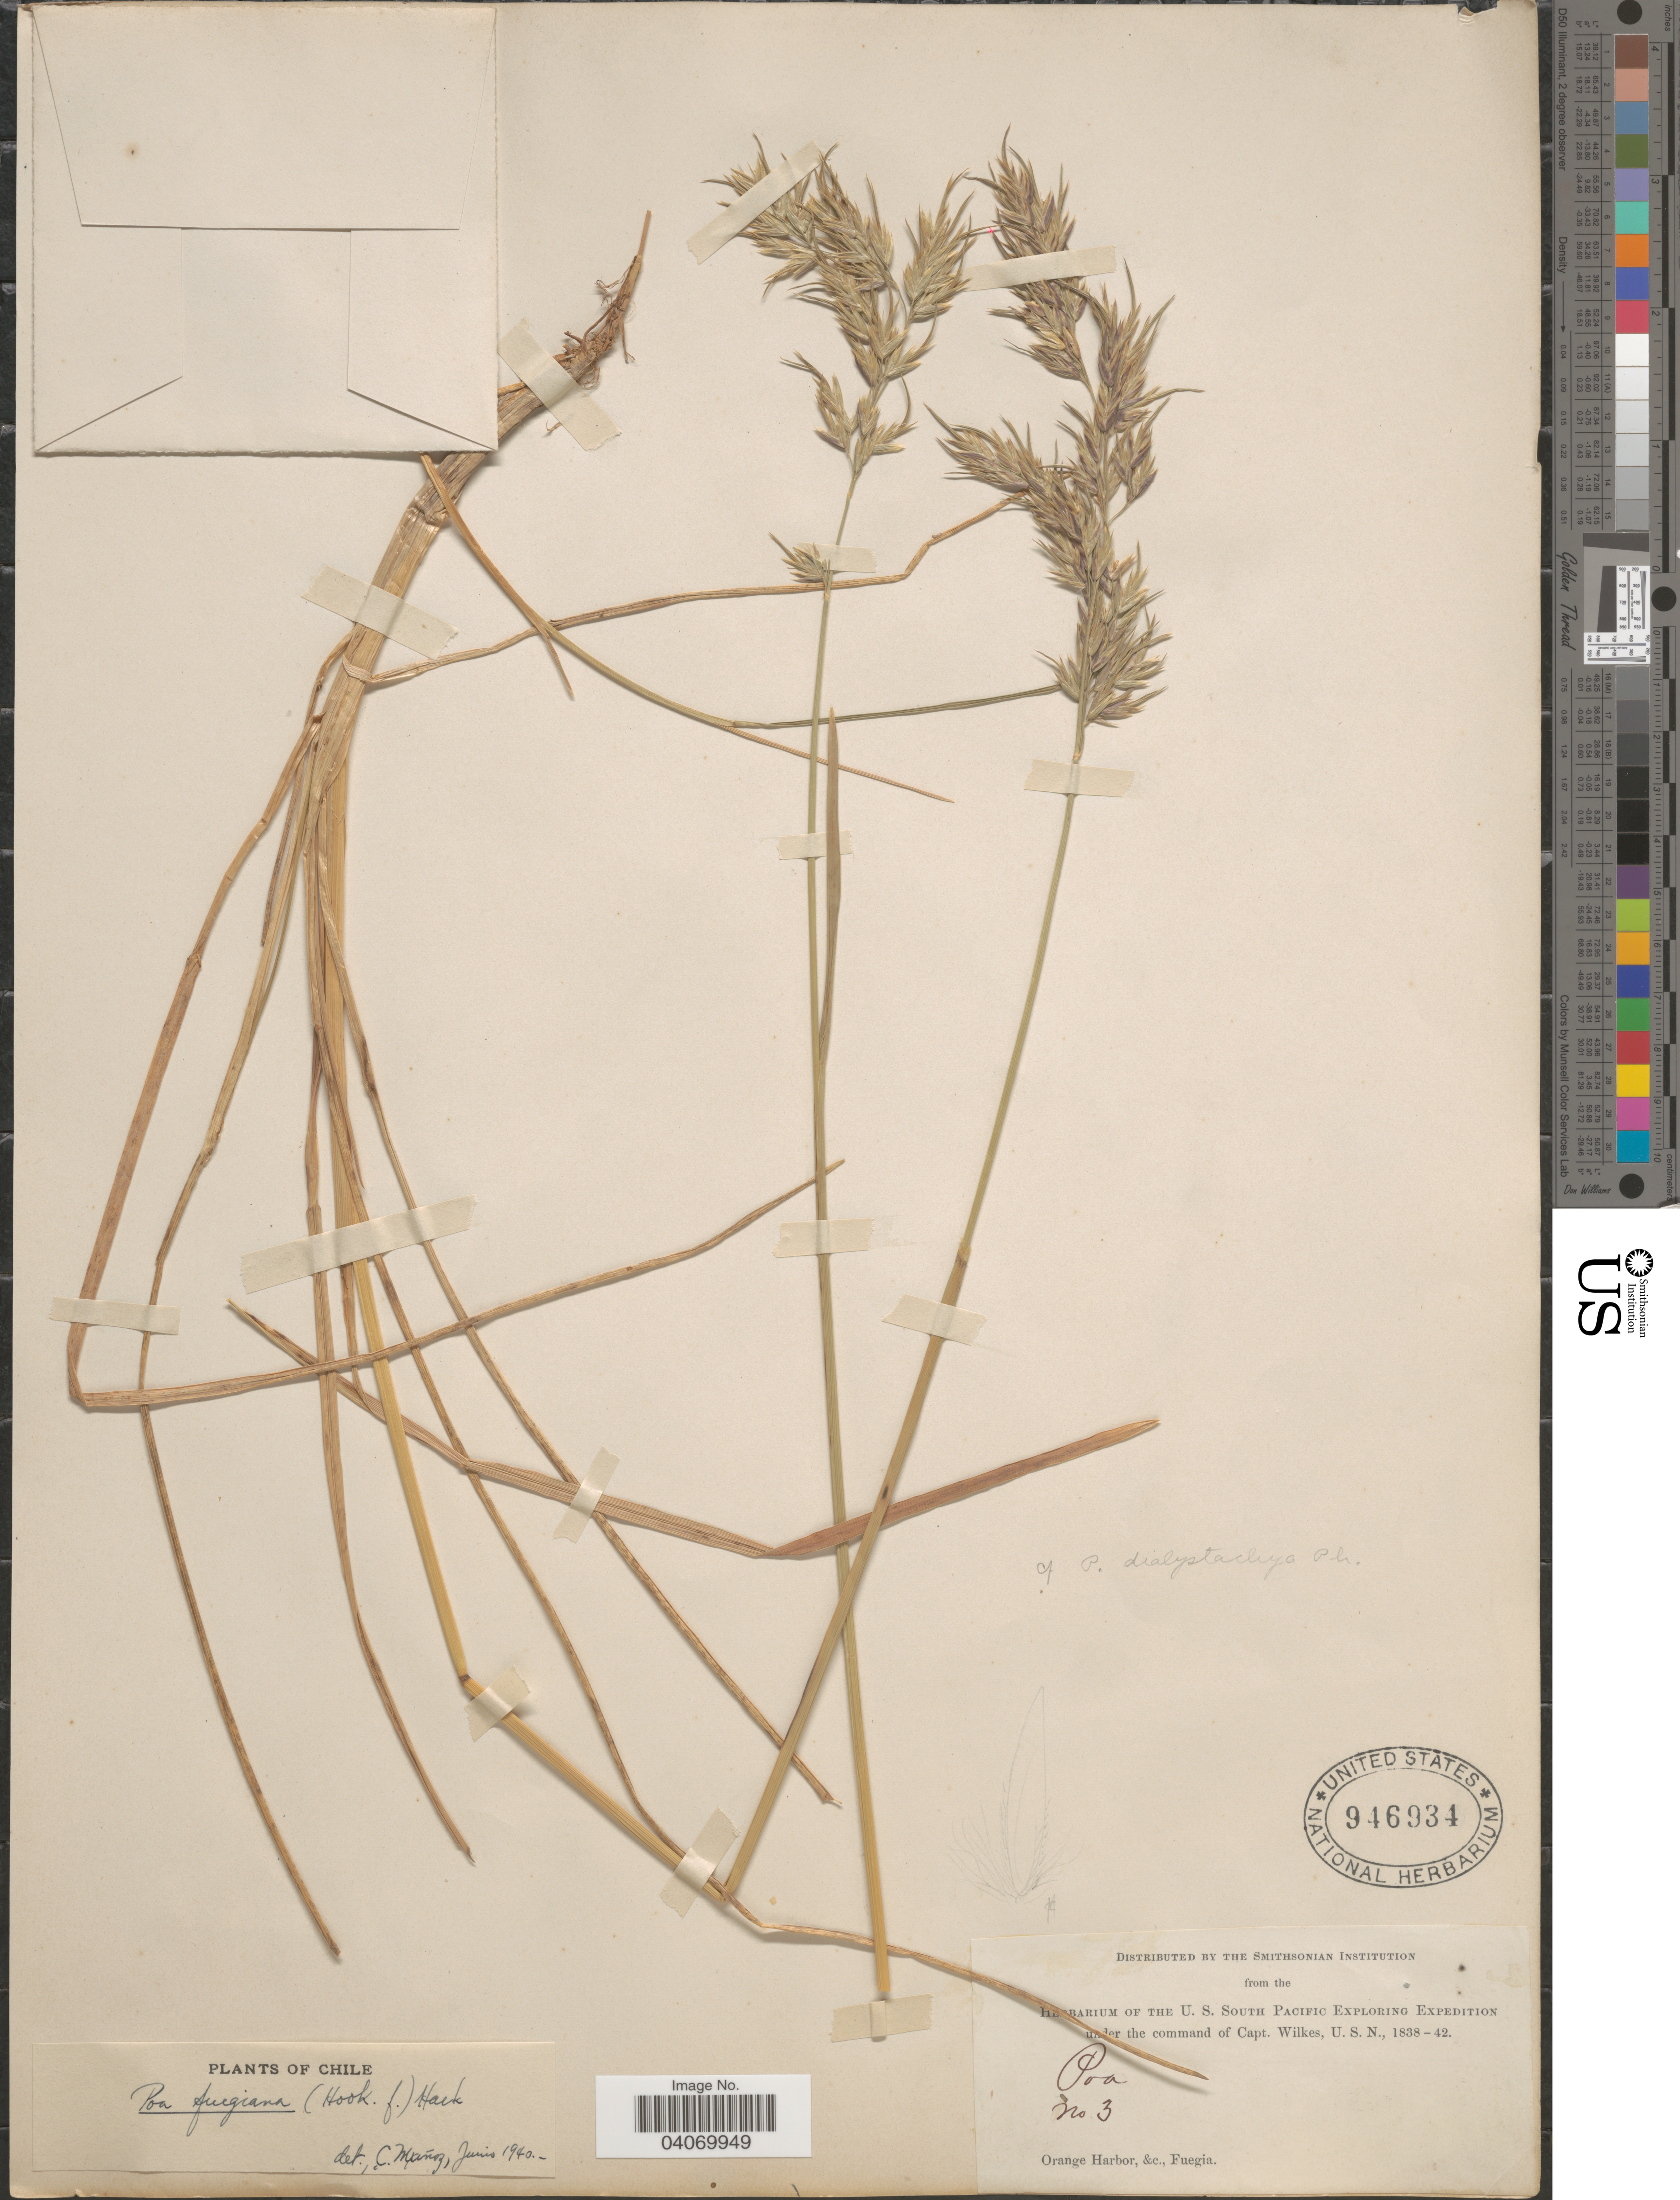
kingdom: Plantae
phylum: Tracheophyta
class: Liliopsida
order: Poales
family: Poaceae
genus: Poa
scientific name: Poa alopecurus subsp. fuegiana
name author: (Hook. f.) D.M. Moore & Dogg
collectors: Wilkes Explor. Exped.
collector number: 3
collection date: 1838/1842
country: Chile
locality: Herbarium of the U. S. South Pacific Exploring Expedition. Orange Harbor, &c., Fuegia.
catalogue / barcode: US 946934